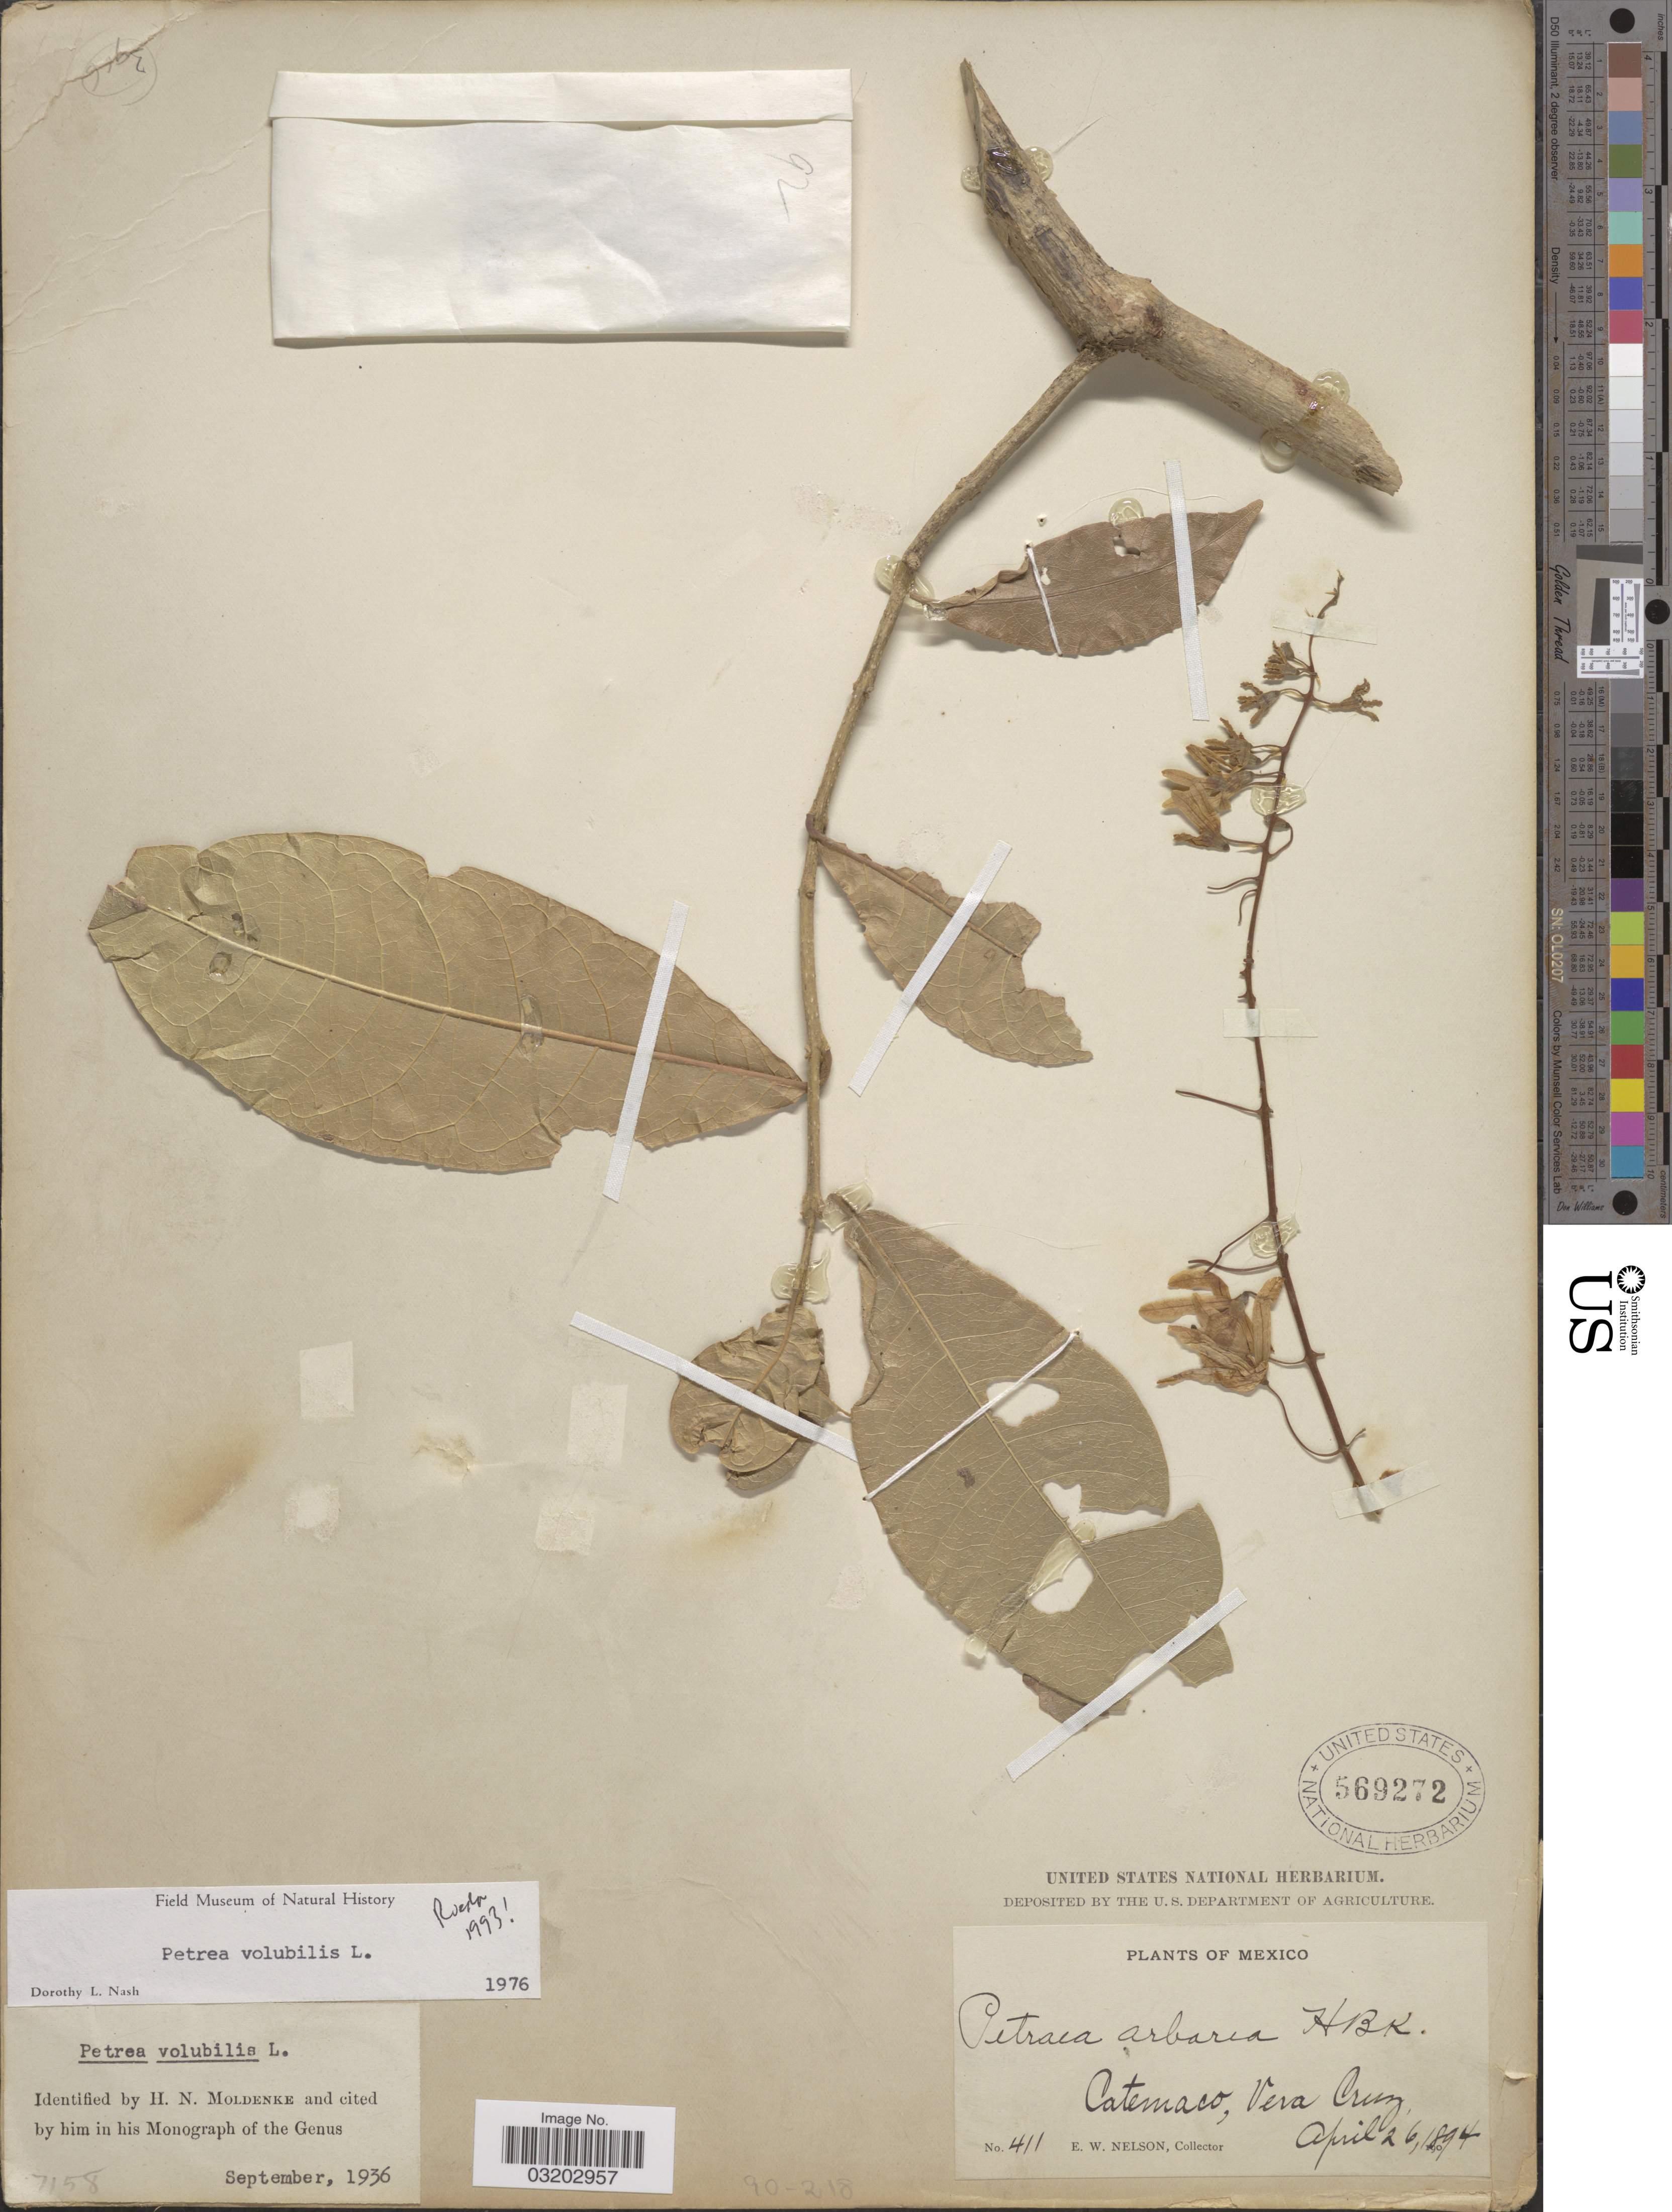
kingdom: Plantae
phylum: Tracheophyta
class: Magnoliopsida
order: Lamiales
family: Verbenaceae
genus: Petrea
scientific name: Petrea volubilis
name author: L.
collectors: E. W. Nelson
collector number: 411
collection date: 1894-04-26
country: Mexico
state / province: Veracruz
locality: Catemaco, Vera Cruz.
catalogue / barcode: US 569272